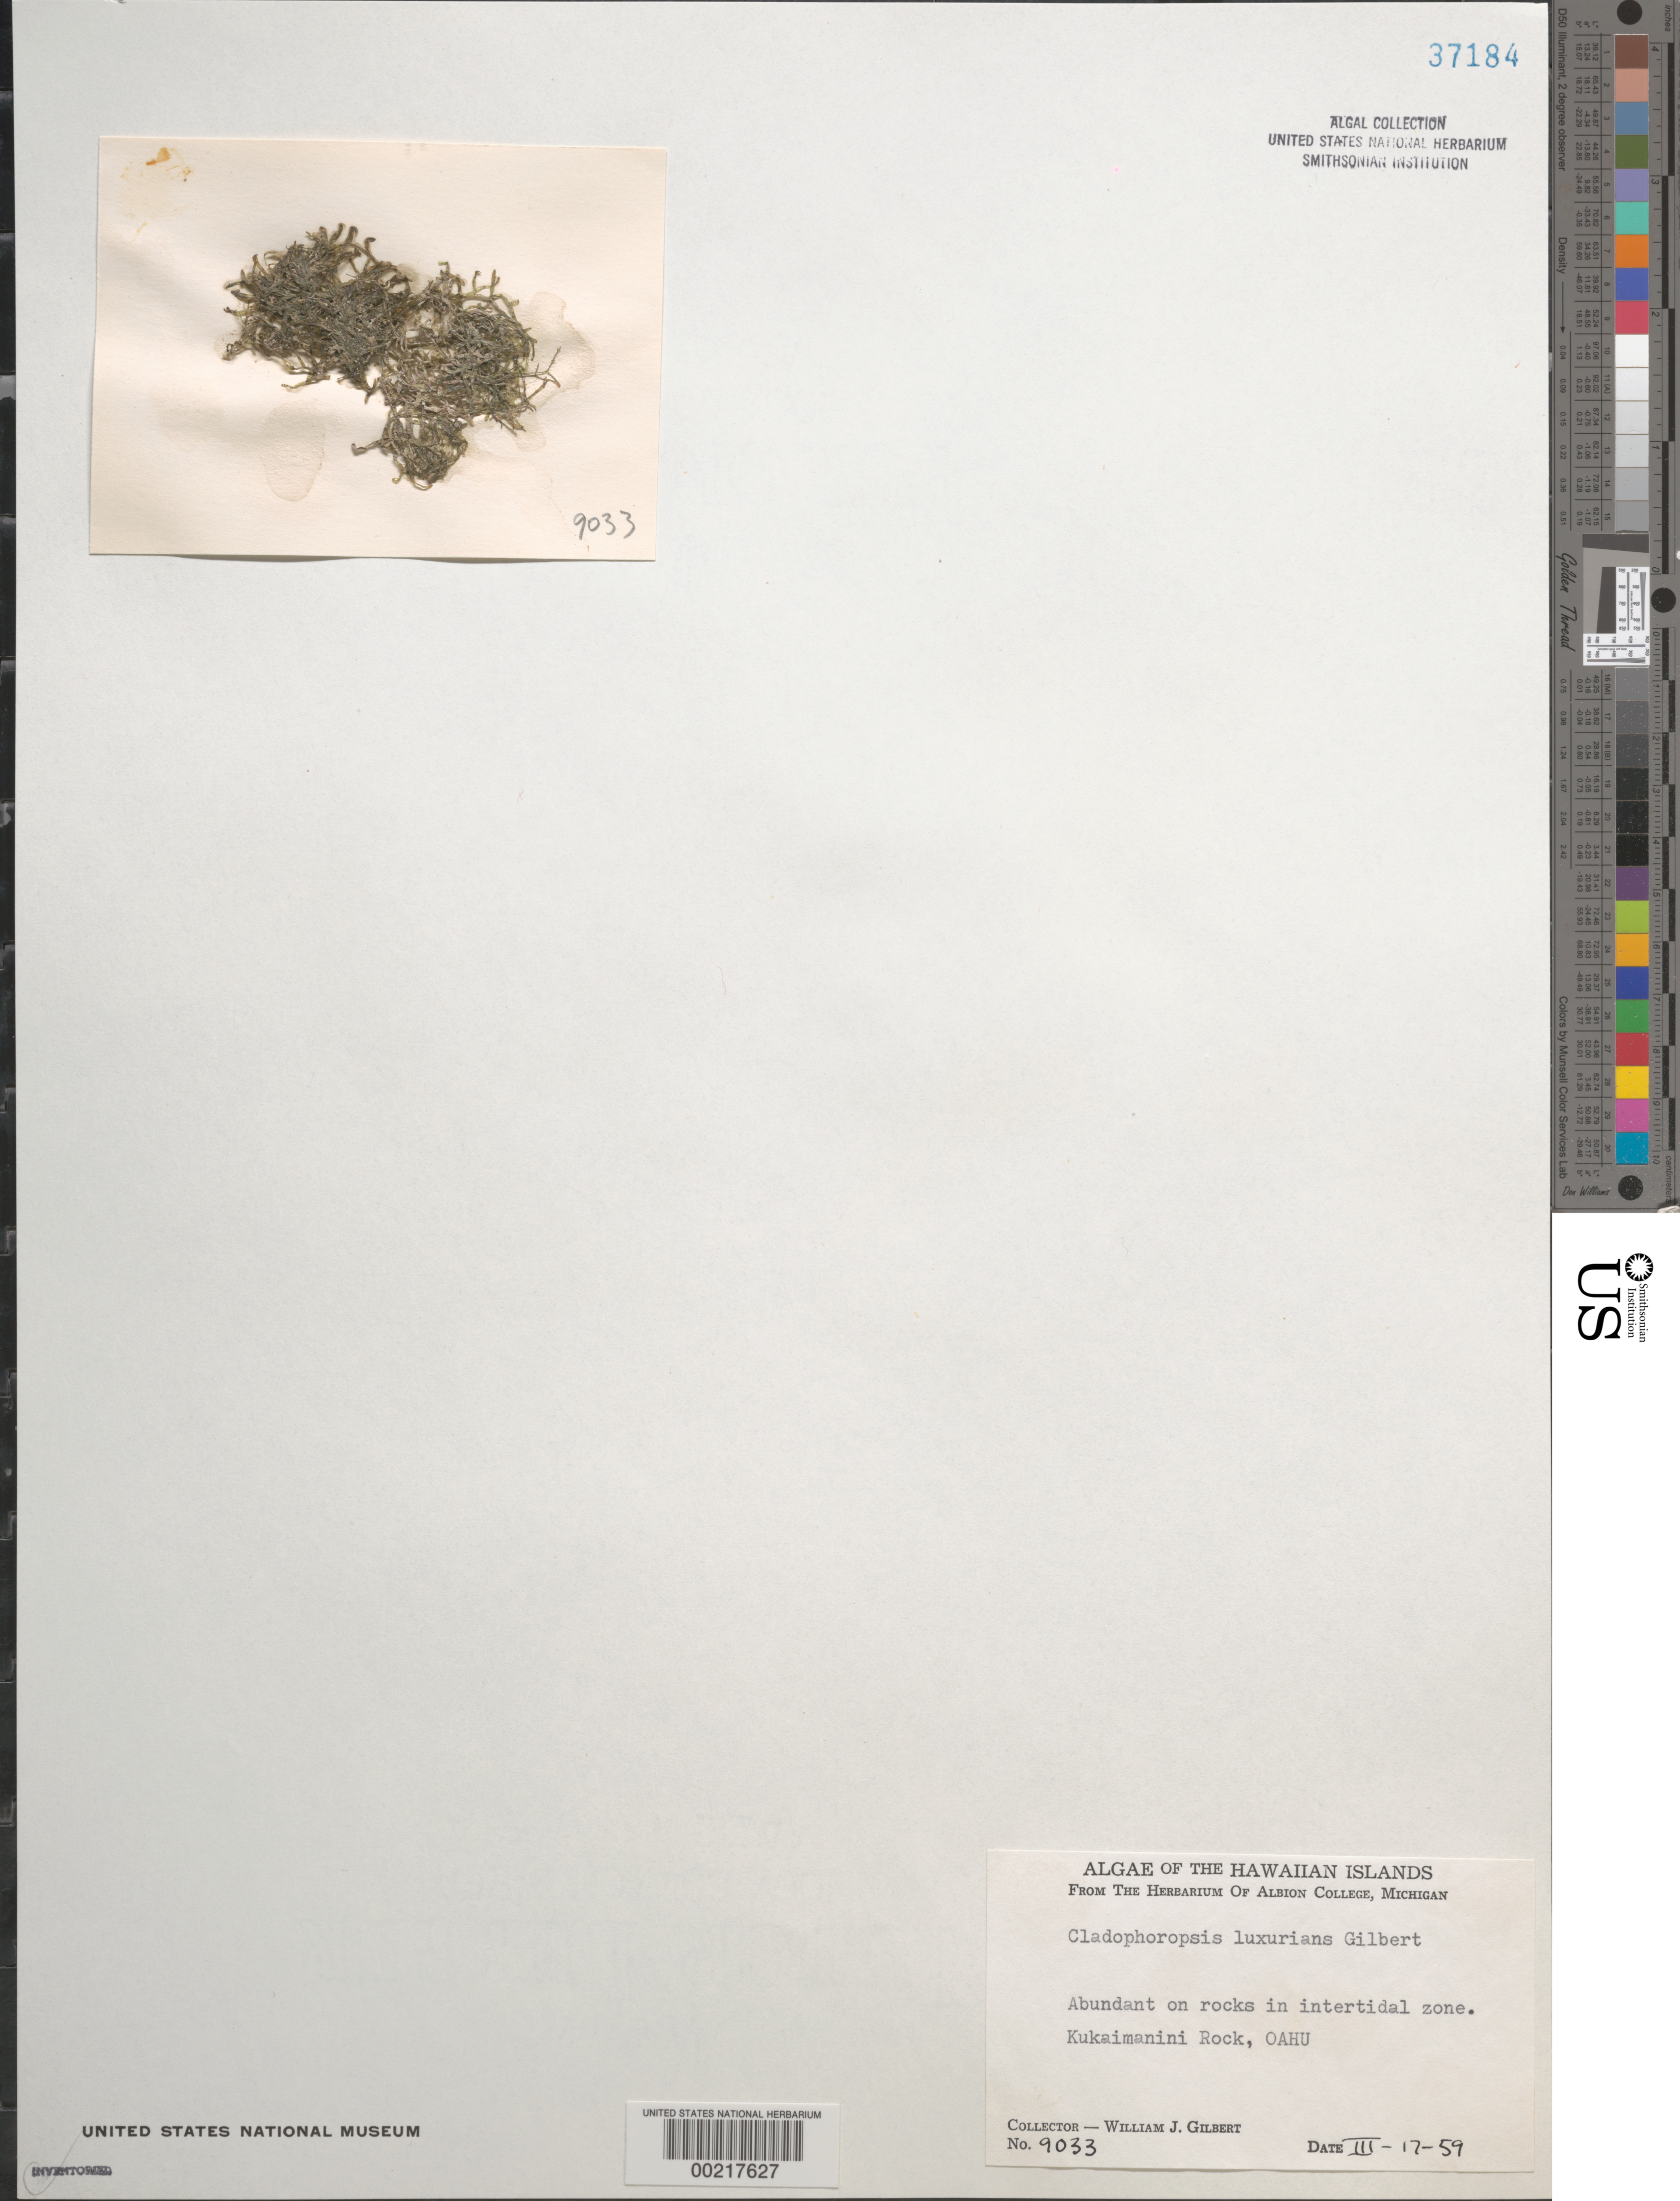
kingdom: Plantae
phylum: Chlorophyta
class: Ulvophyceae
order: Cladophorales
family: Cladophoraceae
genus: Cladophora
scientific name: Cladophora fuliginosa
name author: Kütz.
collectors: W. J. Gilbert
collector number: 9033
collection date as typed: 17 Mar 1959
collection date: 1959-03-17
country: United States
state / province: Hawaii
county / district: Honolulu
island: Oahu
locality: Kukaimanini Rock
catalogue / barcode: US 37184